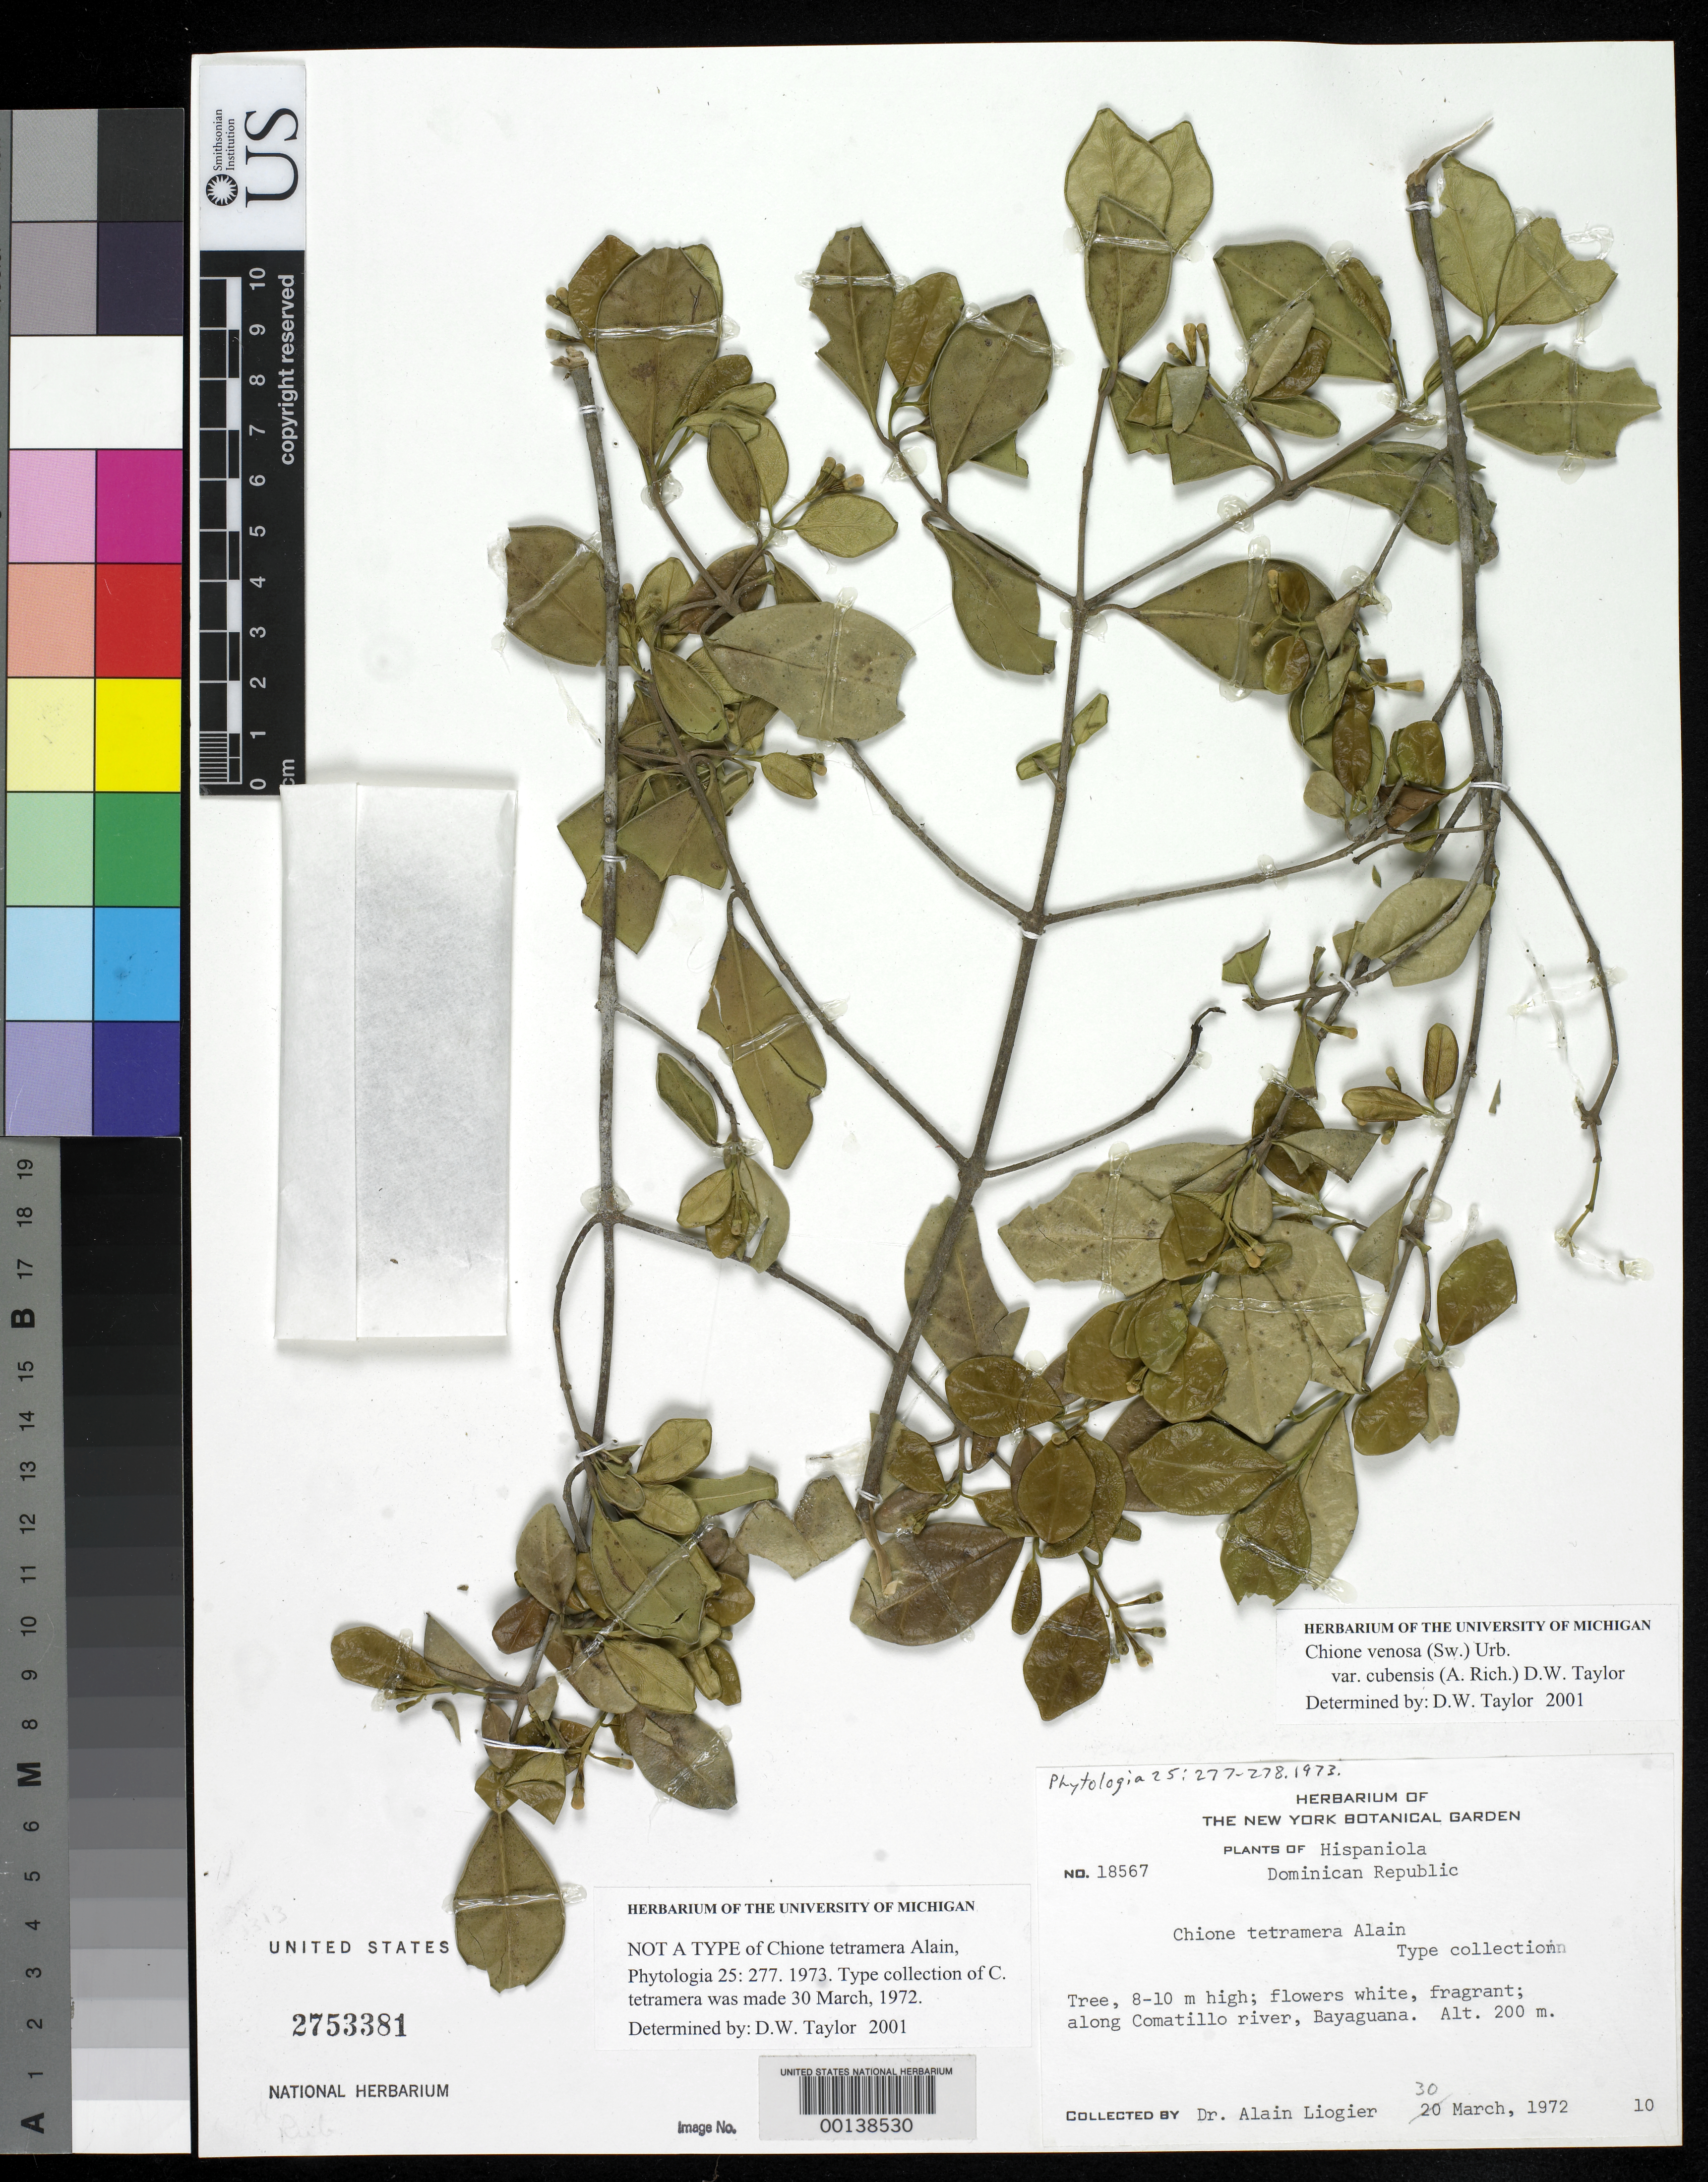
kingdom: Plantae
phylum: Tracheophyta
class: Magnoliopsida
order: Gentianales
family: Rubiaceae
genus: Chione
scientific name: Chione tetramera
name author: Alain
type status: Type Fragment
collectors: A. H. Liogier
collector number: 18567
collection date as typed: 30 Mar 1972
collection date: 1972-03-30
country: Dominican Republic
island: Hispaniola Island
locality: Comatillo River, Bayaguana.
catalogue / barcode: US 2753381